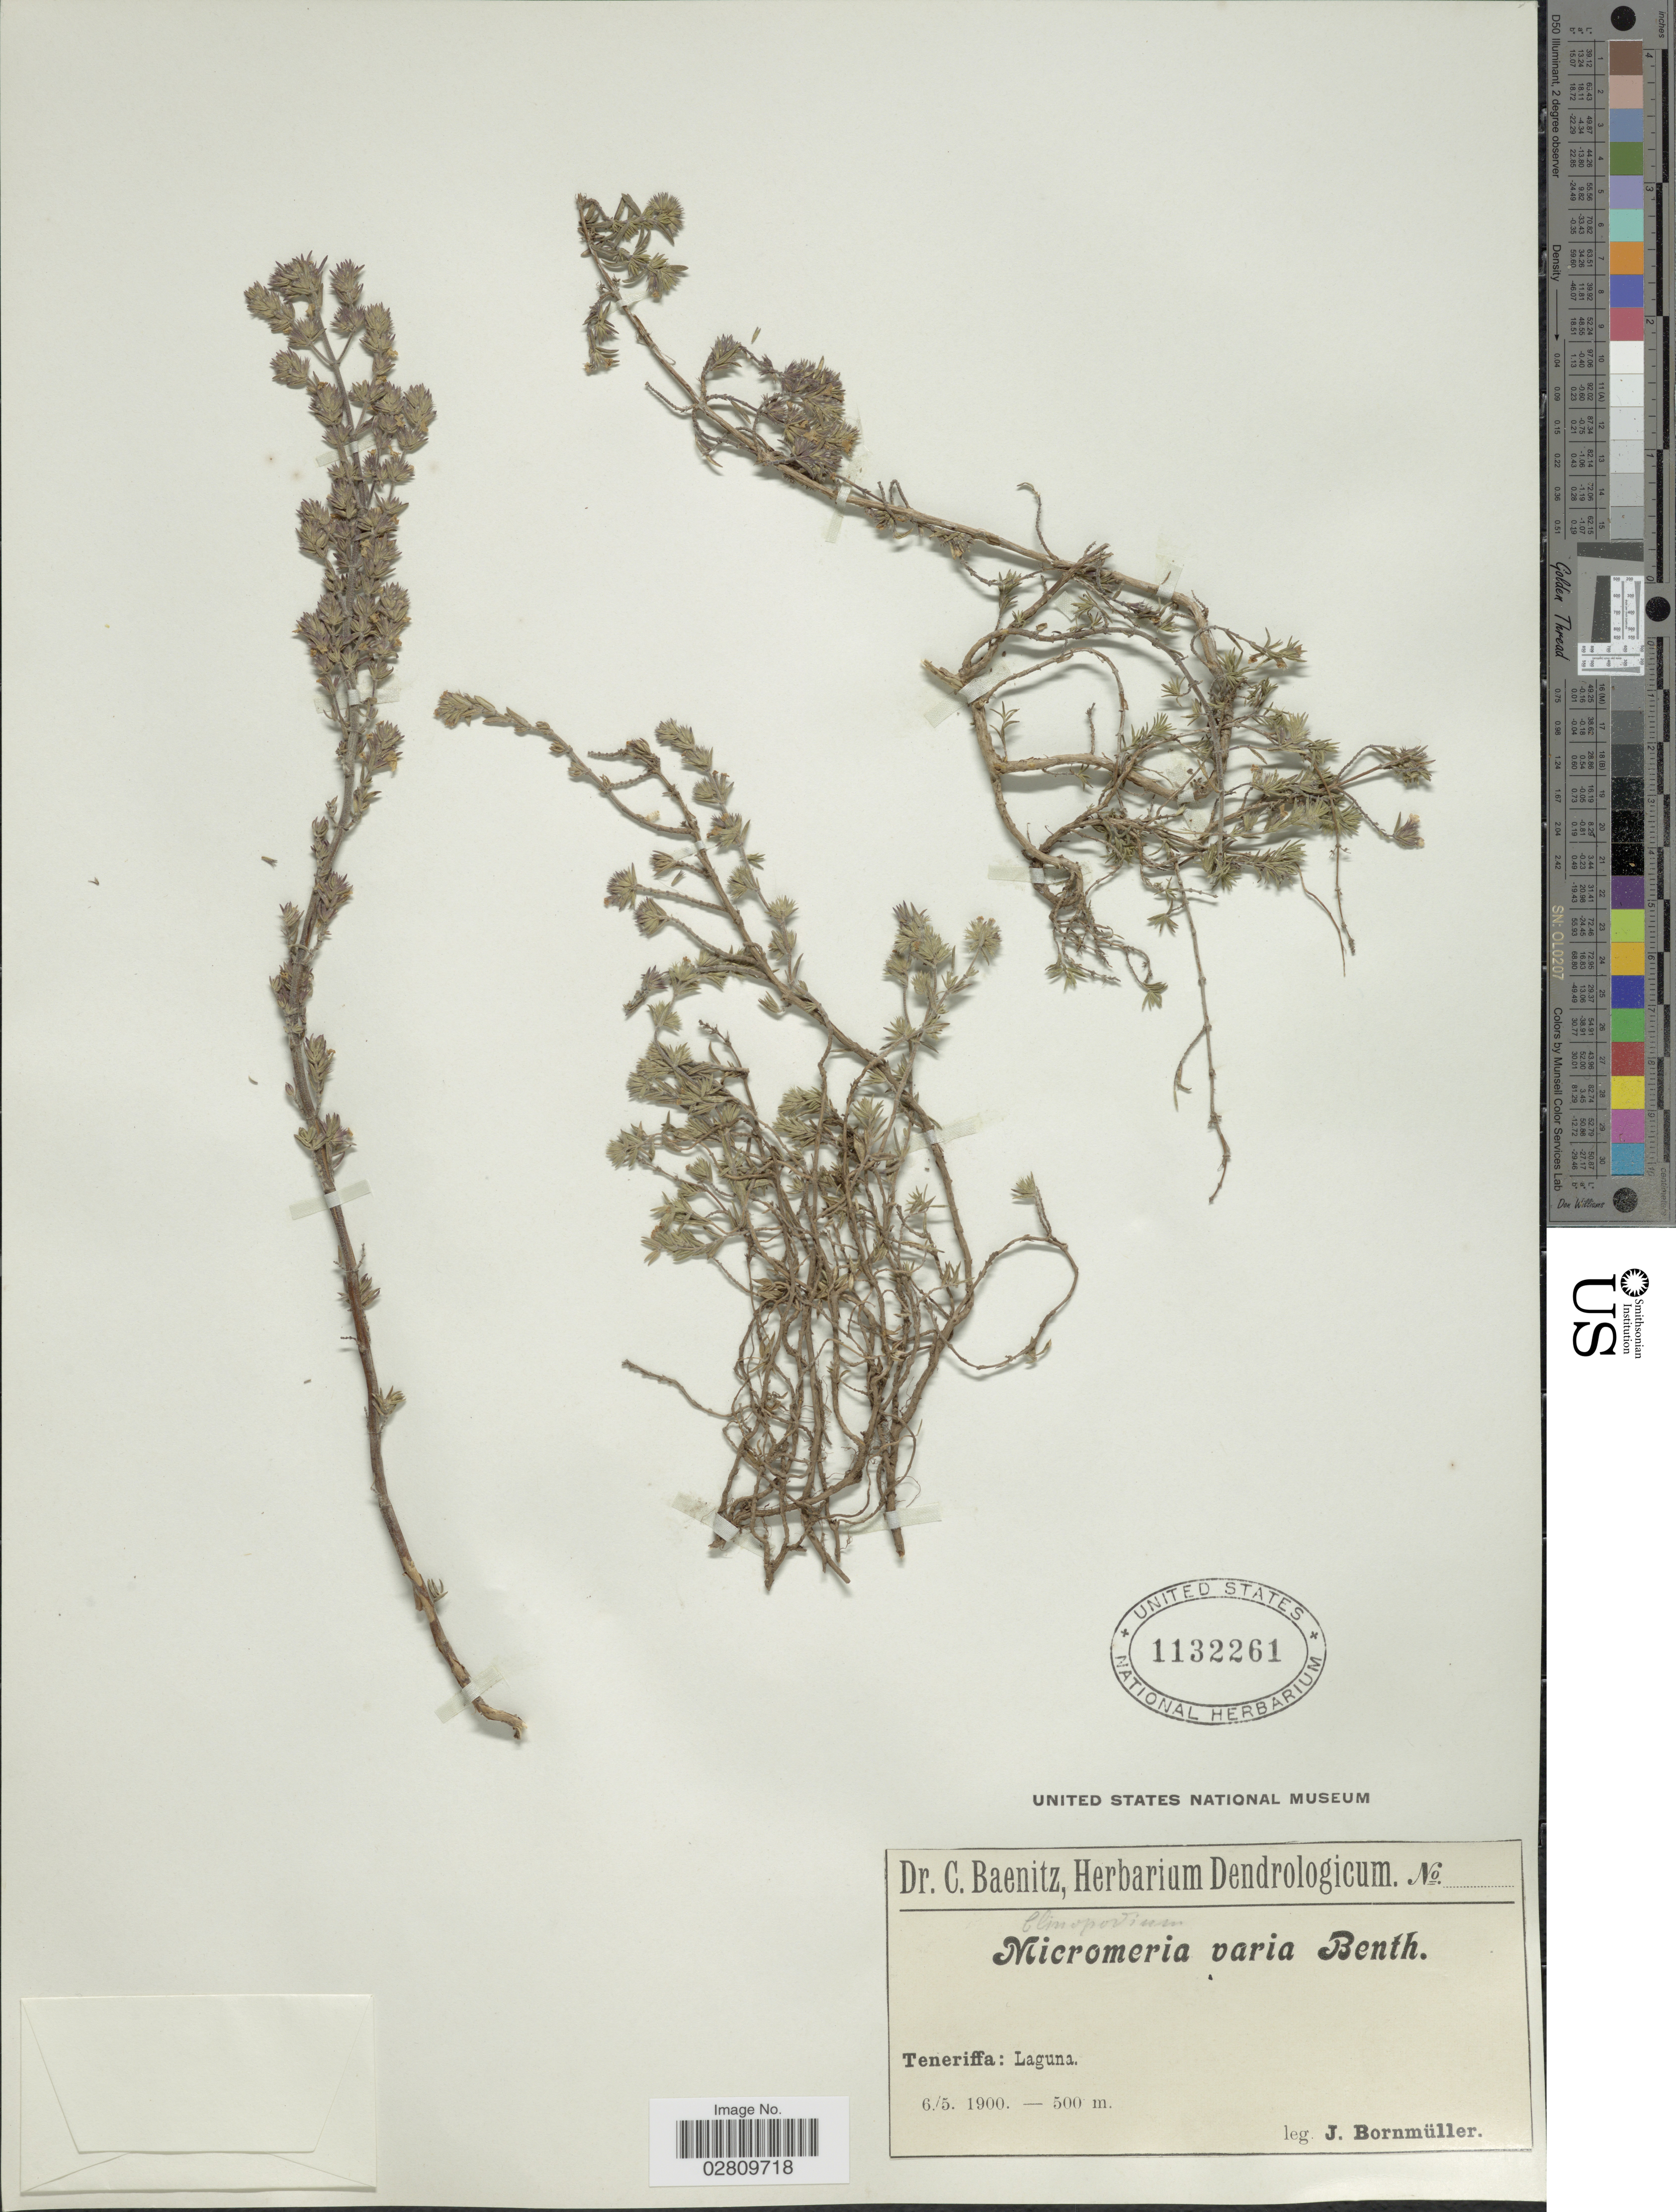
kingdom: Plantae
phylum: Tracheophyta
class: Magnoliopsida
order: Lamiales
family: Lamiaceae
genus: Micromeria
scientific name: Micromeria varia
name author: Benth.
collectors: J. Bornmüller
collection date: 1900-05-06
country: Spain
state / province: Canarias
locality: Teneriffa: Laguna.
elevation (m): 500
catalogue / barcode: US 1132261